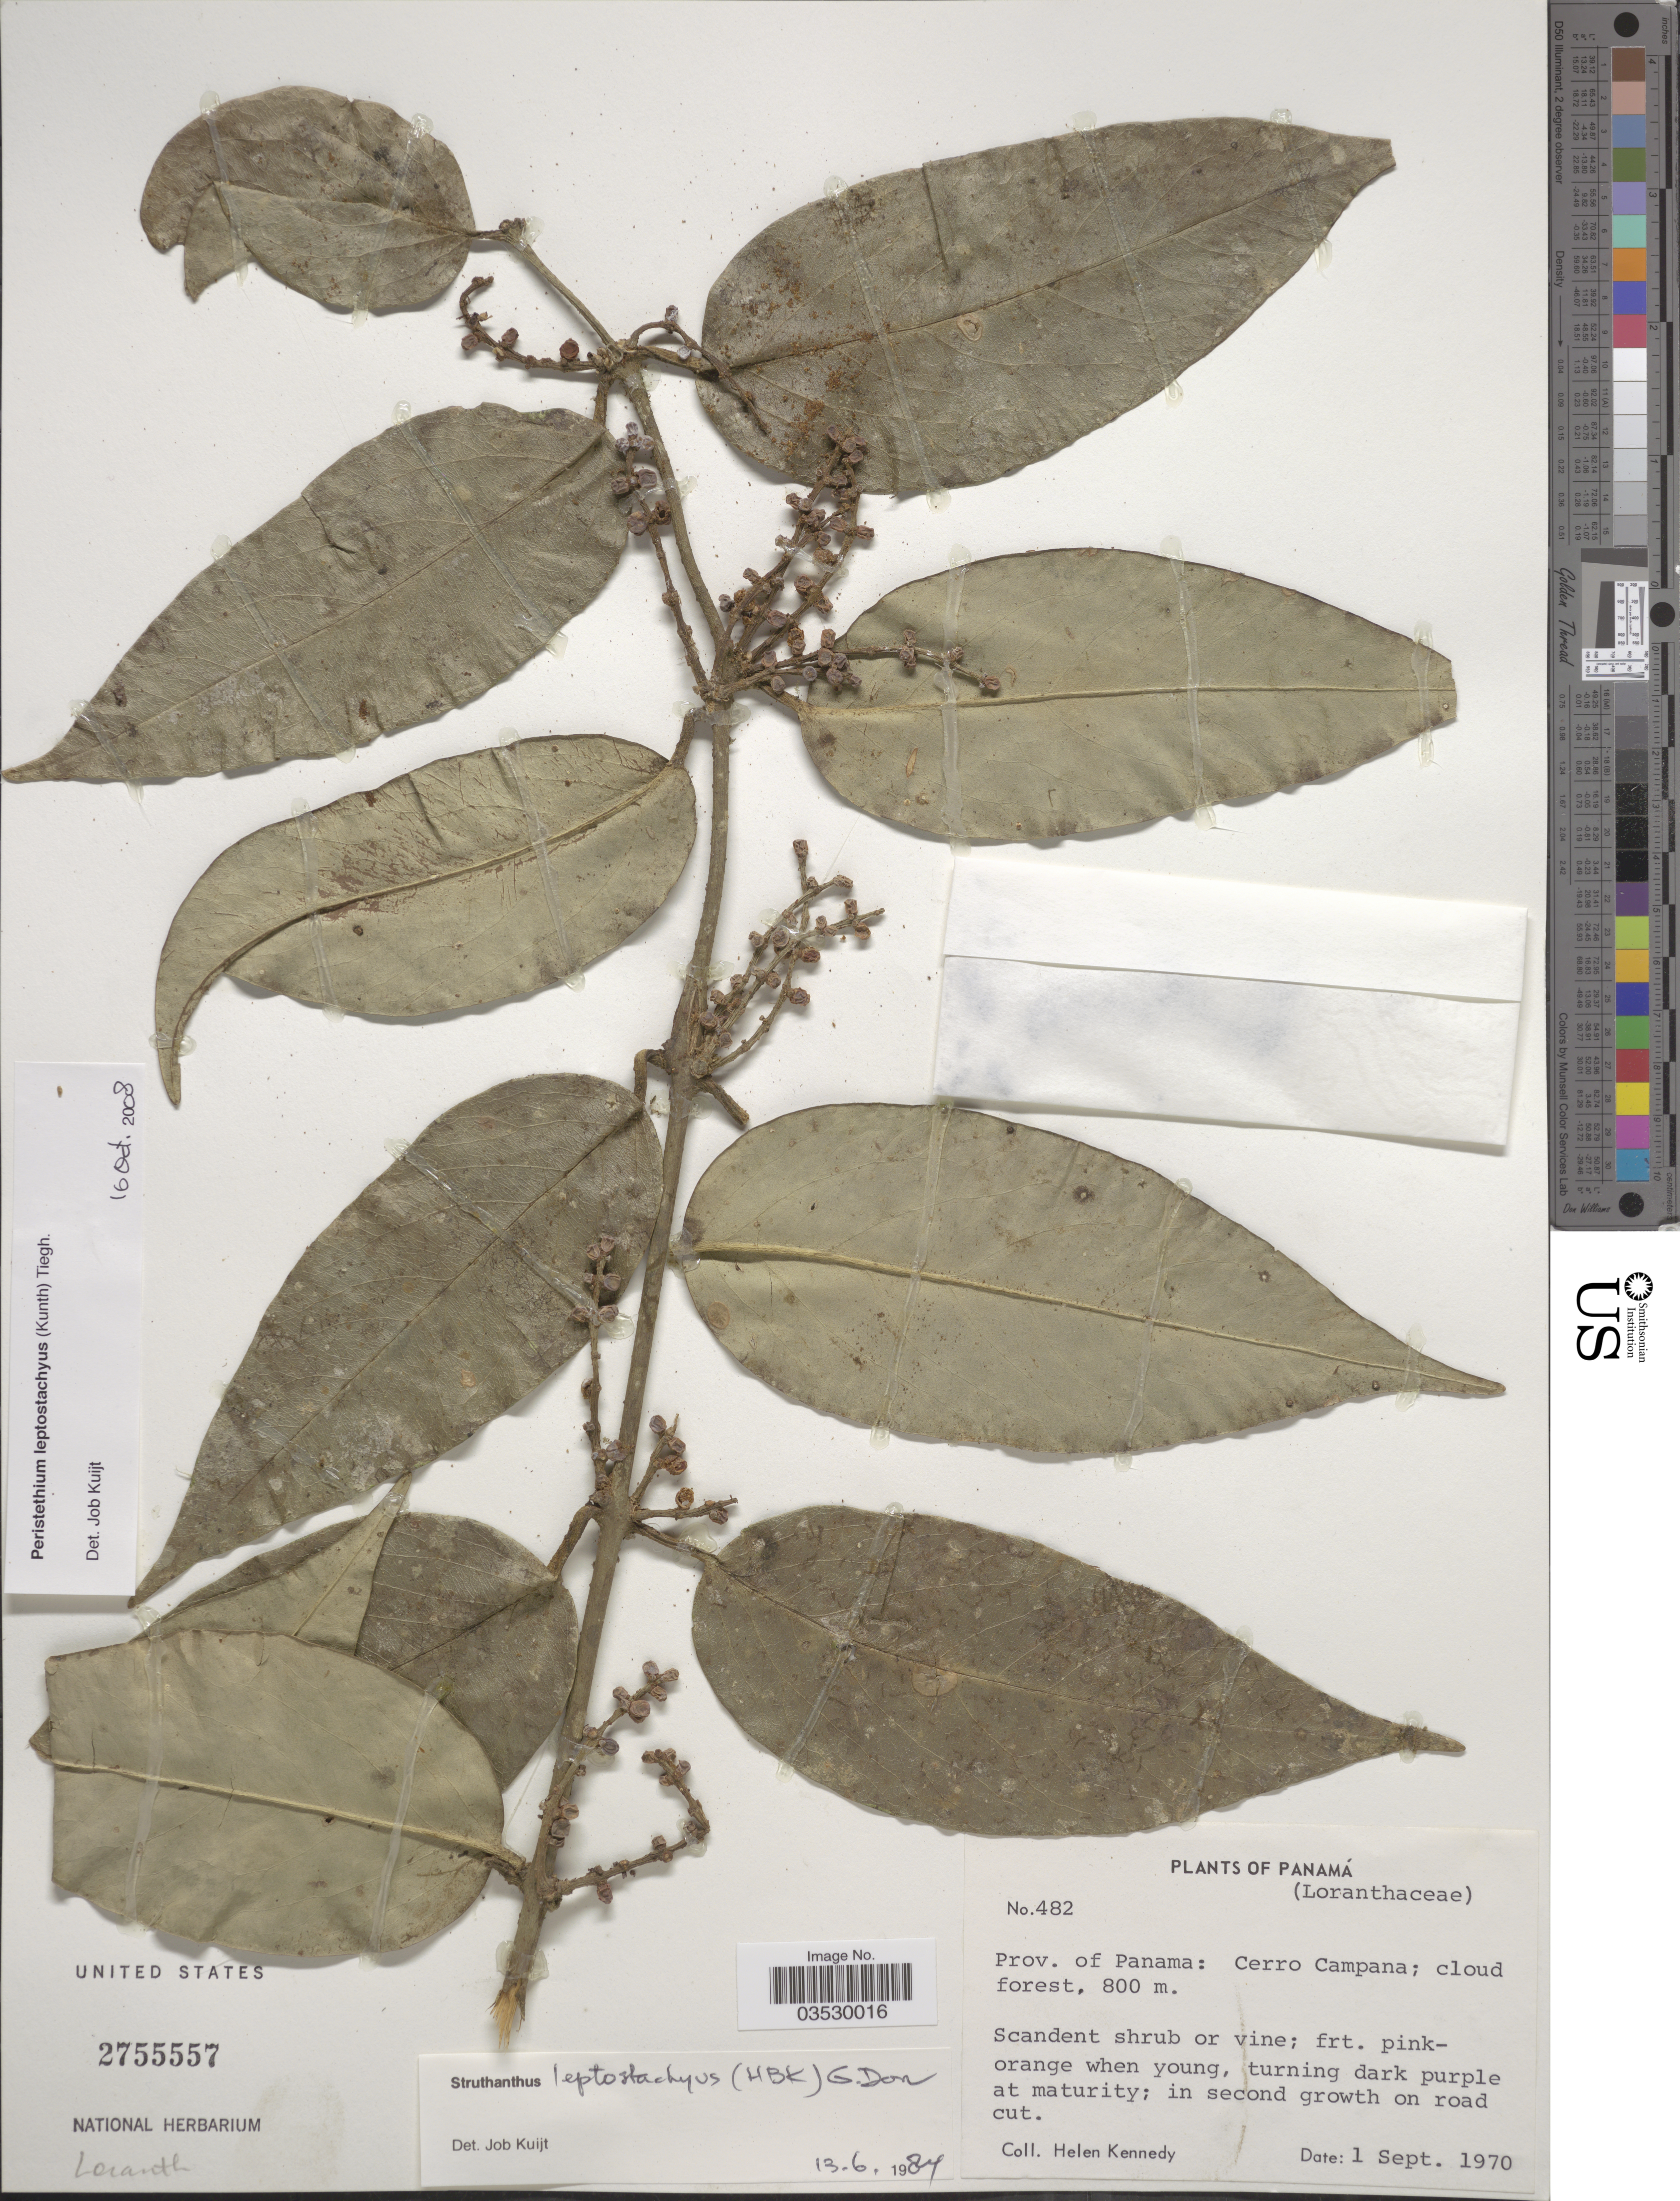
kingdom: Plantae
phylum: Tracheophyta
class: Magnoliopsida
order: Santalales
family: Loranthaceae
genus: Struthanthus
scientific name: Struthanthus leptostachyus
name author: Kunth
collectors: H. Kennedy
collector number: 482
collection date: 1970-09-01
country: Panama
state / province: Panamá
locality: Cerro Campana.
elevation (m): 800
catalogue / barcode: US 2755557